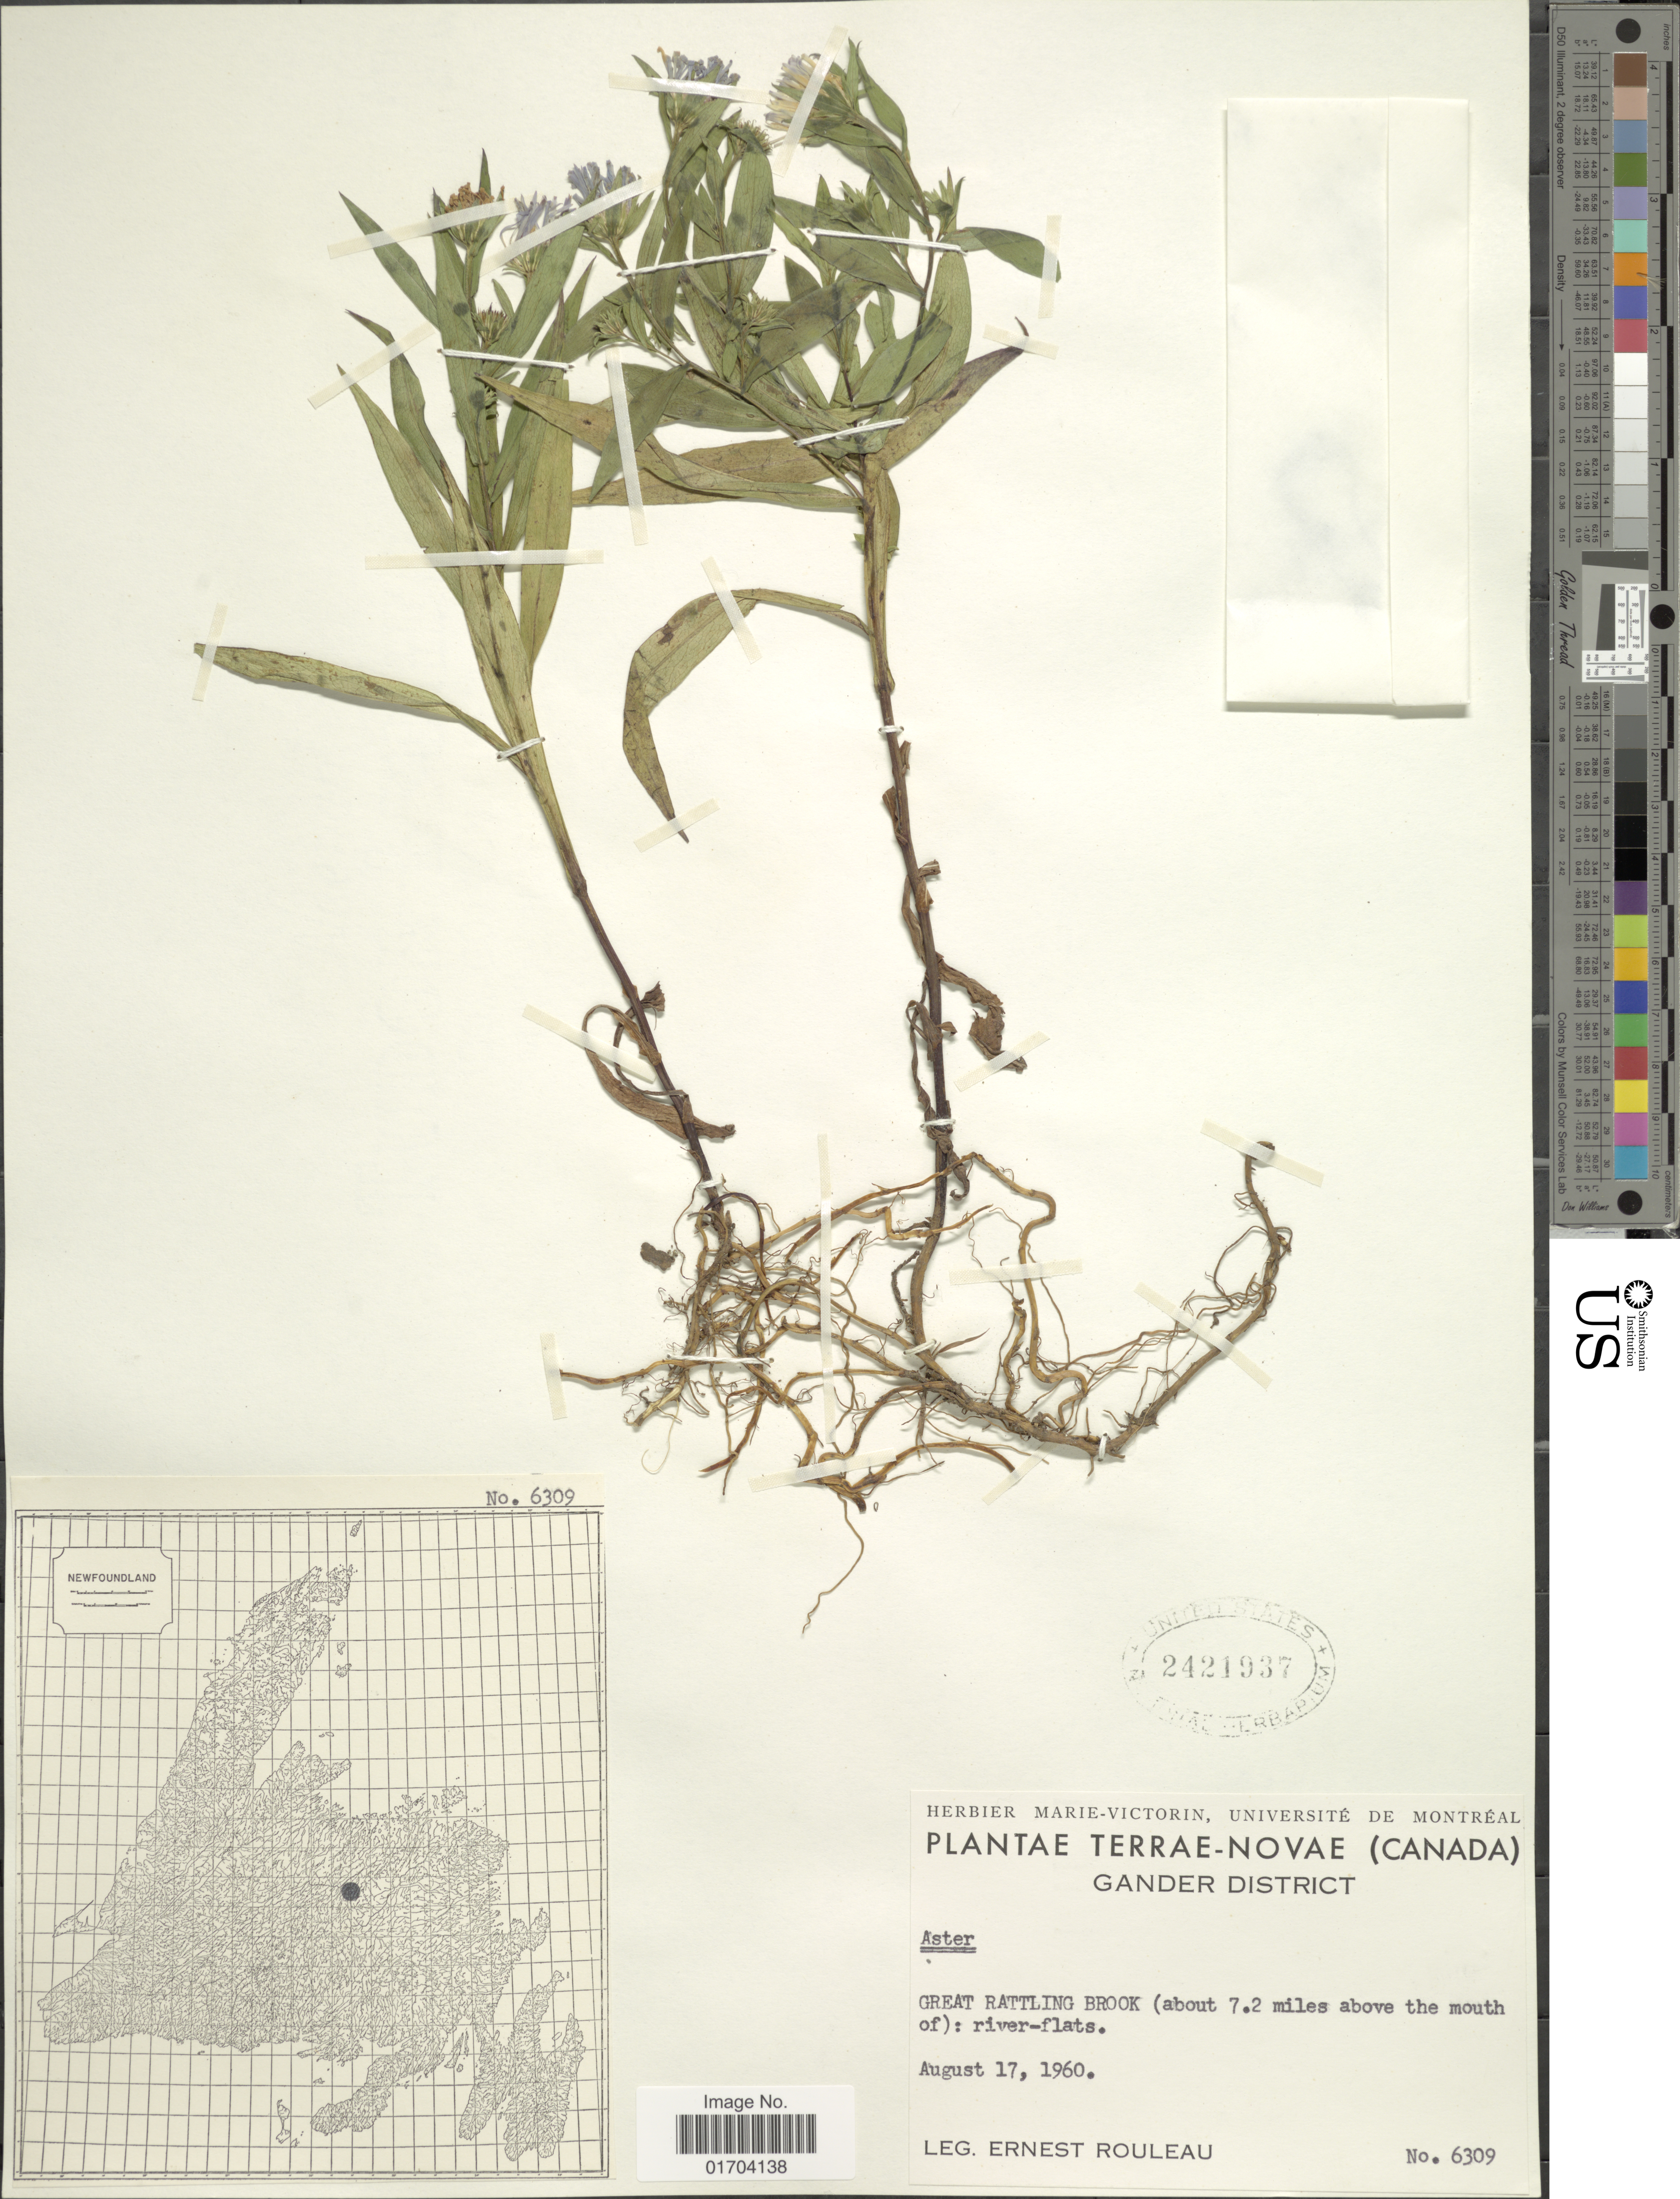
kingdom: Plantae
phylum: Tracheophyta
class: Magnoliopsida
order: Asterales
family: Asteraceae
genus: Symphyotrichum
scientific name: Symphyotrichum sp.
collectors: J. Rouleau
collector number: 6309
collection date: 1960-08-17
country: Canada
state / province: Newfoundland and Labrador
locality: Terrae-Novae Gander District, Great Rattling Brook (about 7.2 miles above the mouth of).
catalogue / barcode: US 2421937